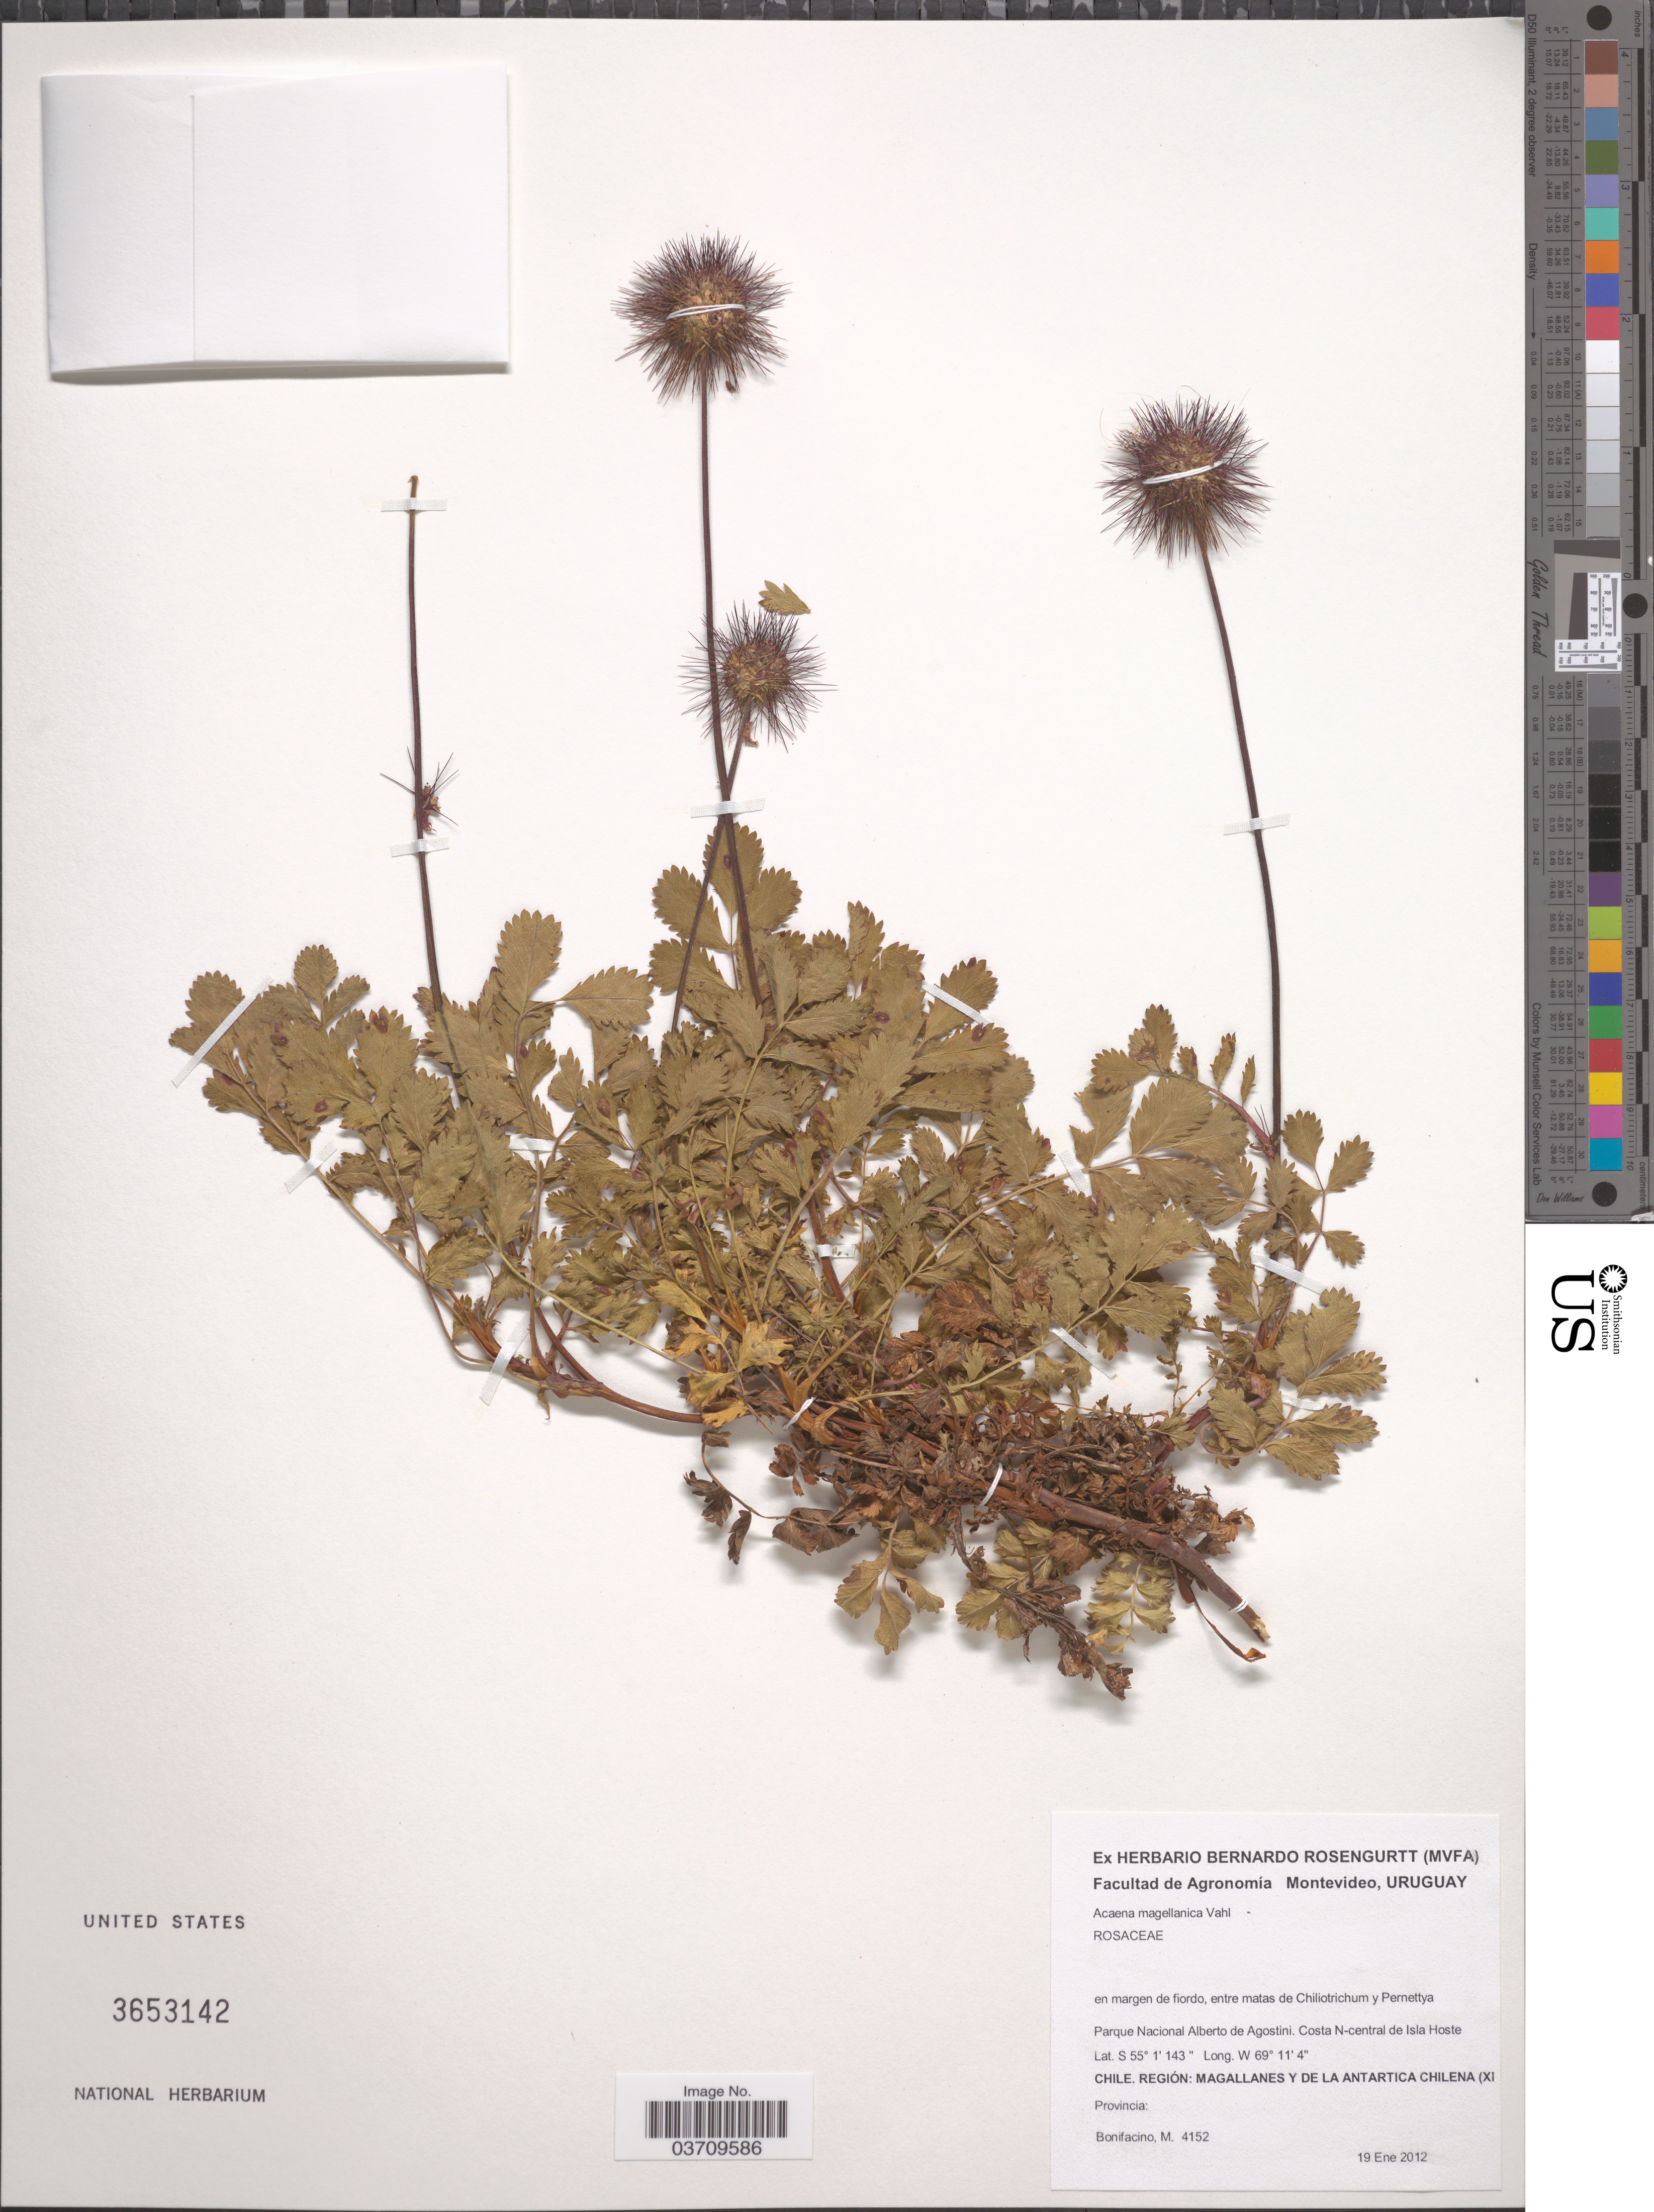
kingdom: Plantae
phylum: Tracheophyta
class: Magnoliopsida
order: Rosales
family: Rosaceae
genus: Acaena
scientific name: Acaena magellanica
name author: Vahl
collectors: M. Bonifacino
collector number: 4152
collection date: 2012-01-19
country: Chile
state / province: Magallanes y de la Antártica Chilena (XII)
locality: Parque Nacional Alberto de Agostini. Costa N-central de Isla Hoste. Región: Magallanes y de La Antarctica Chilena (XI.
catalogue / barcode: US 3653142